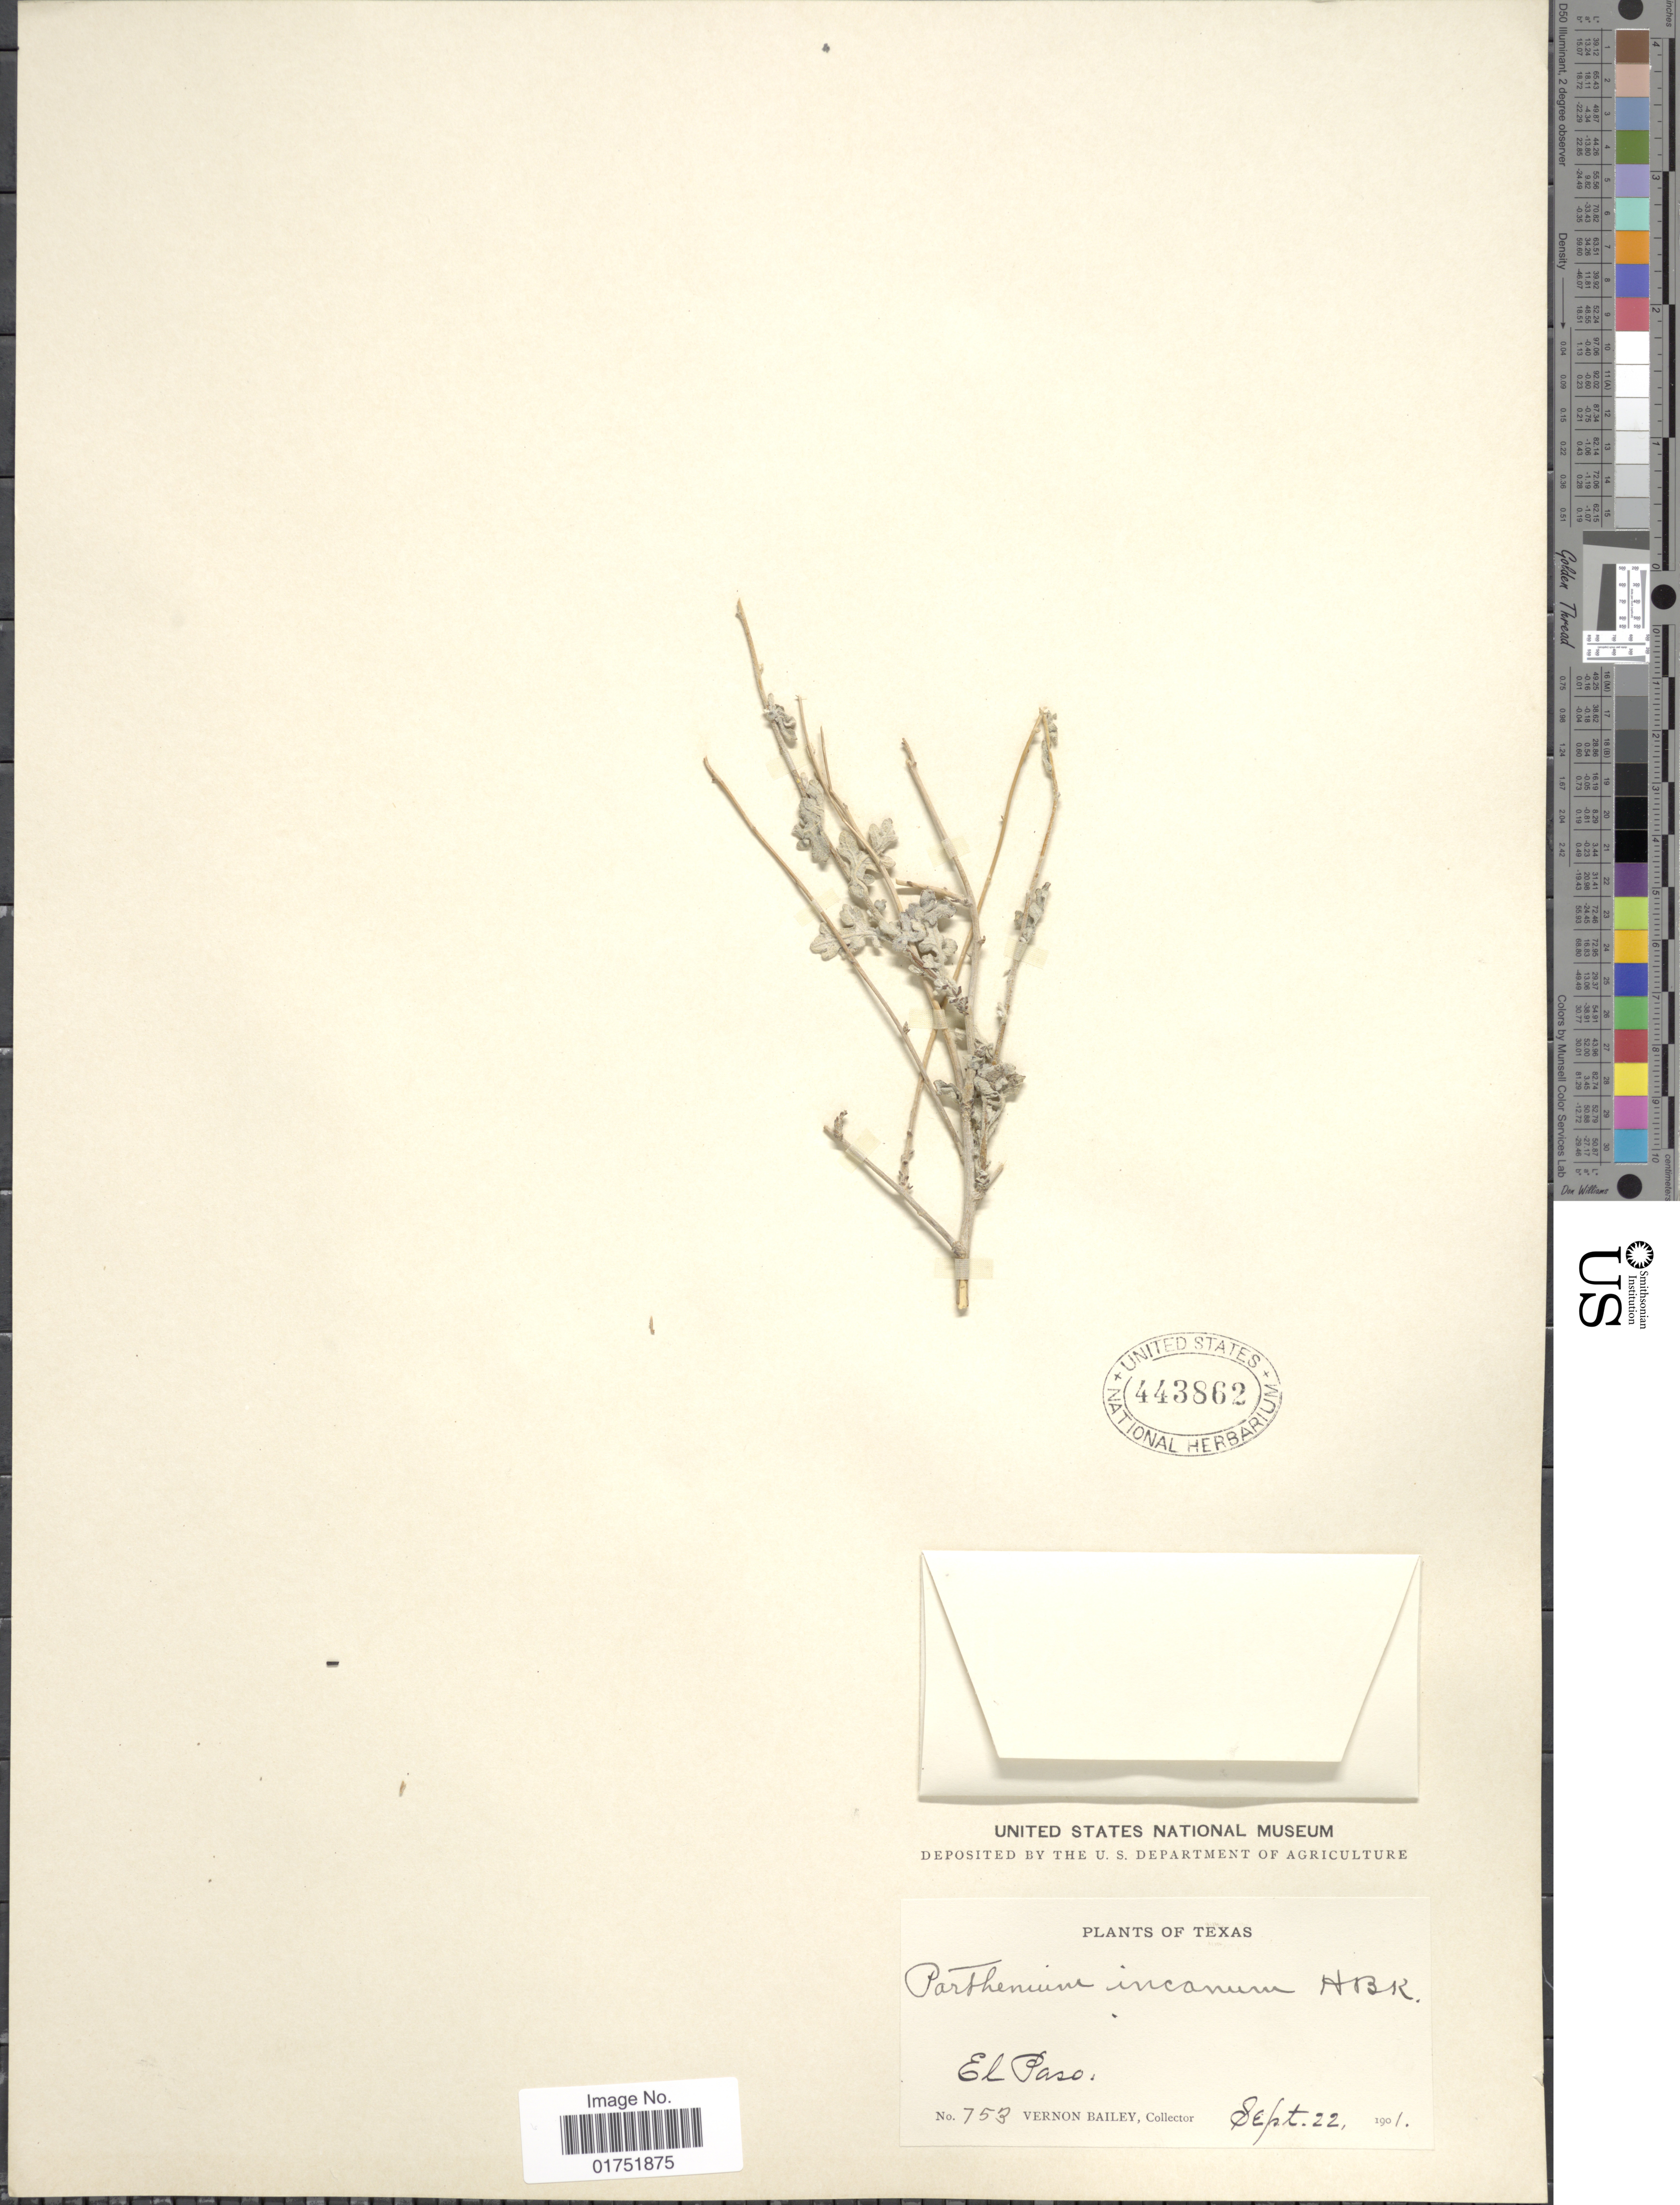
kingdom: Plantae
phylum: Tracheophyta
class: Magnoliopsida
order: Asterales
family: Asteraceae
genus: Parthenium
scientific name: Parthenium incanum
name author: Kunth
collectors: V. O. Bailey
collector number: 753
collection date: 1901-09-22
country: United States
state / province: Texas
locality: El Paso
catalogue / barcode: US 443862